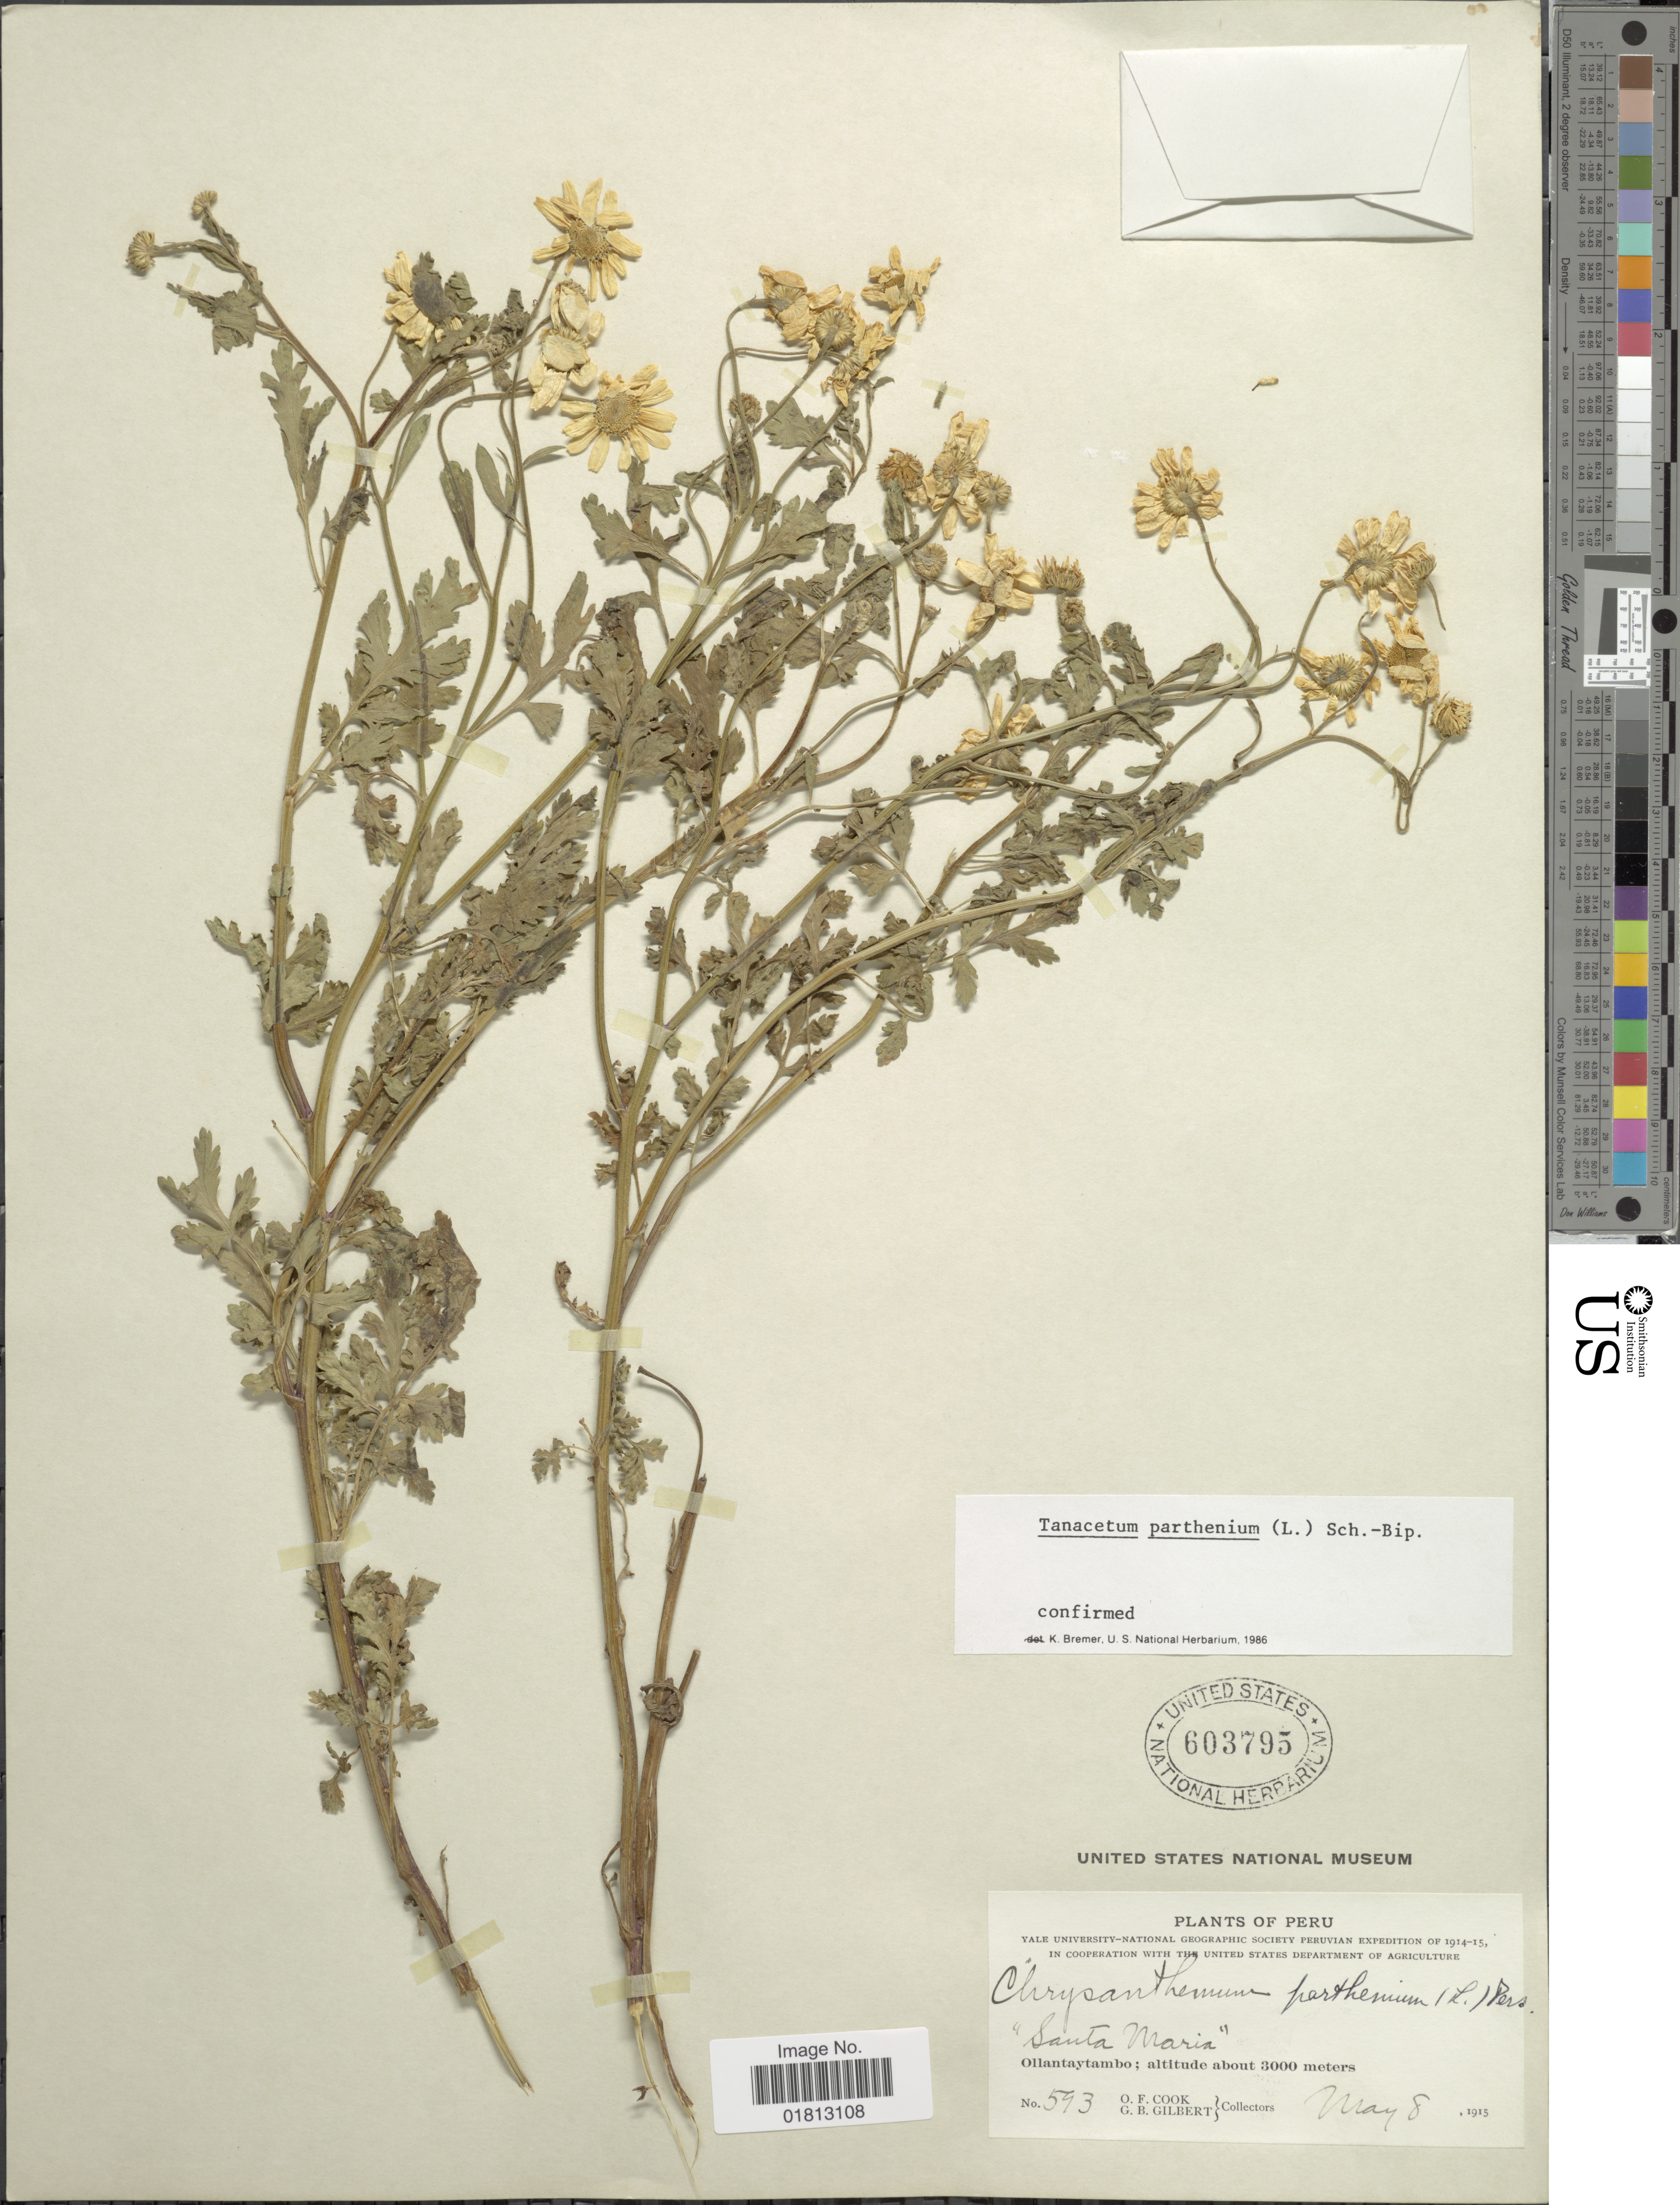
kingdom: Plantae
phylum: Tracheophyta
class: Magnoliopsida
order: Asterales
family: Asteraceae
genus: Tanacetum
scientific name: Tanacetum parthenium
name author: (L.) Sch. Bip.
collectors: O. F. Cook & G. B. Gilbert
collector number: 593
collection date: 1915-05-08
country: Peru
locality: Santa Maria, Ollantaytambo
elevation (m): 3000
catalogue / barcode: US 603795